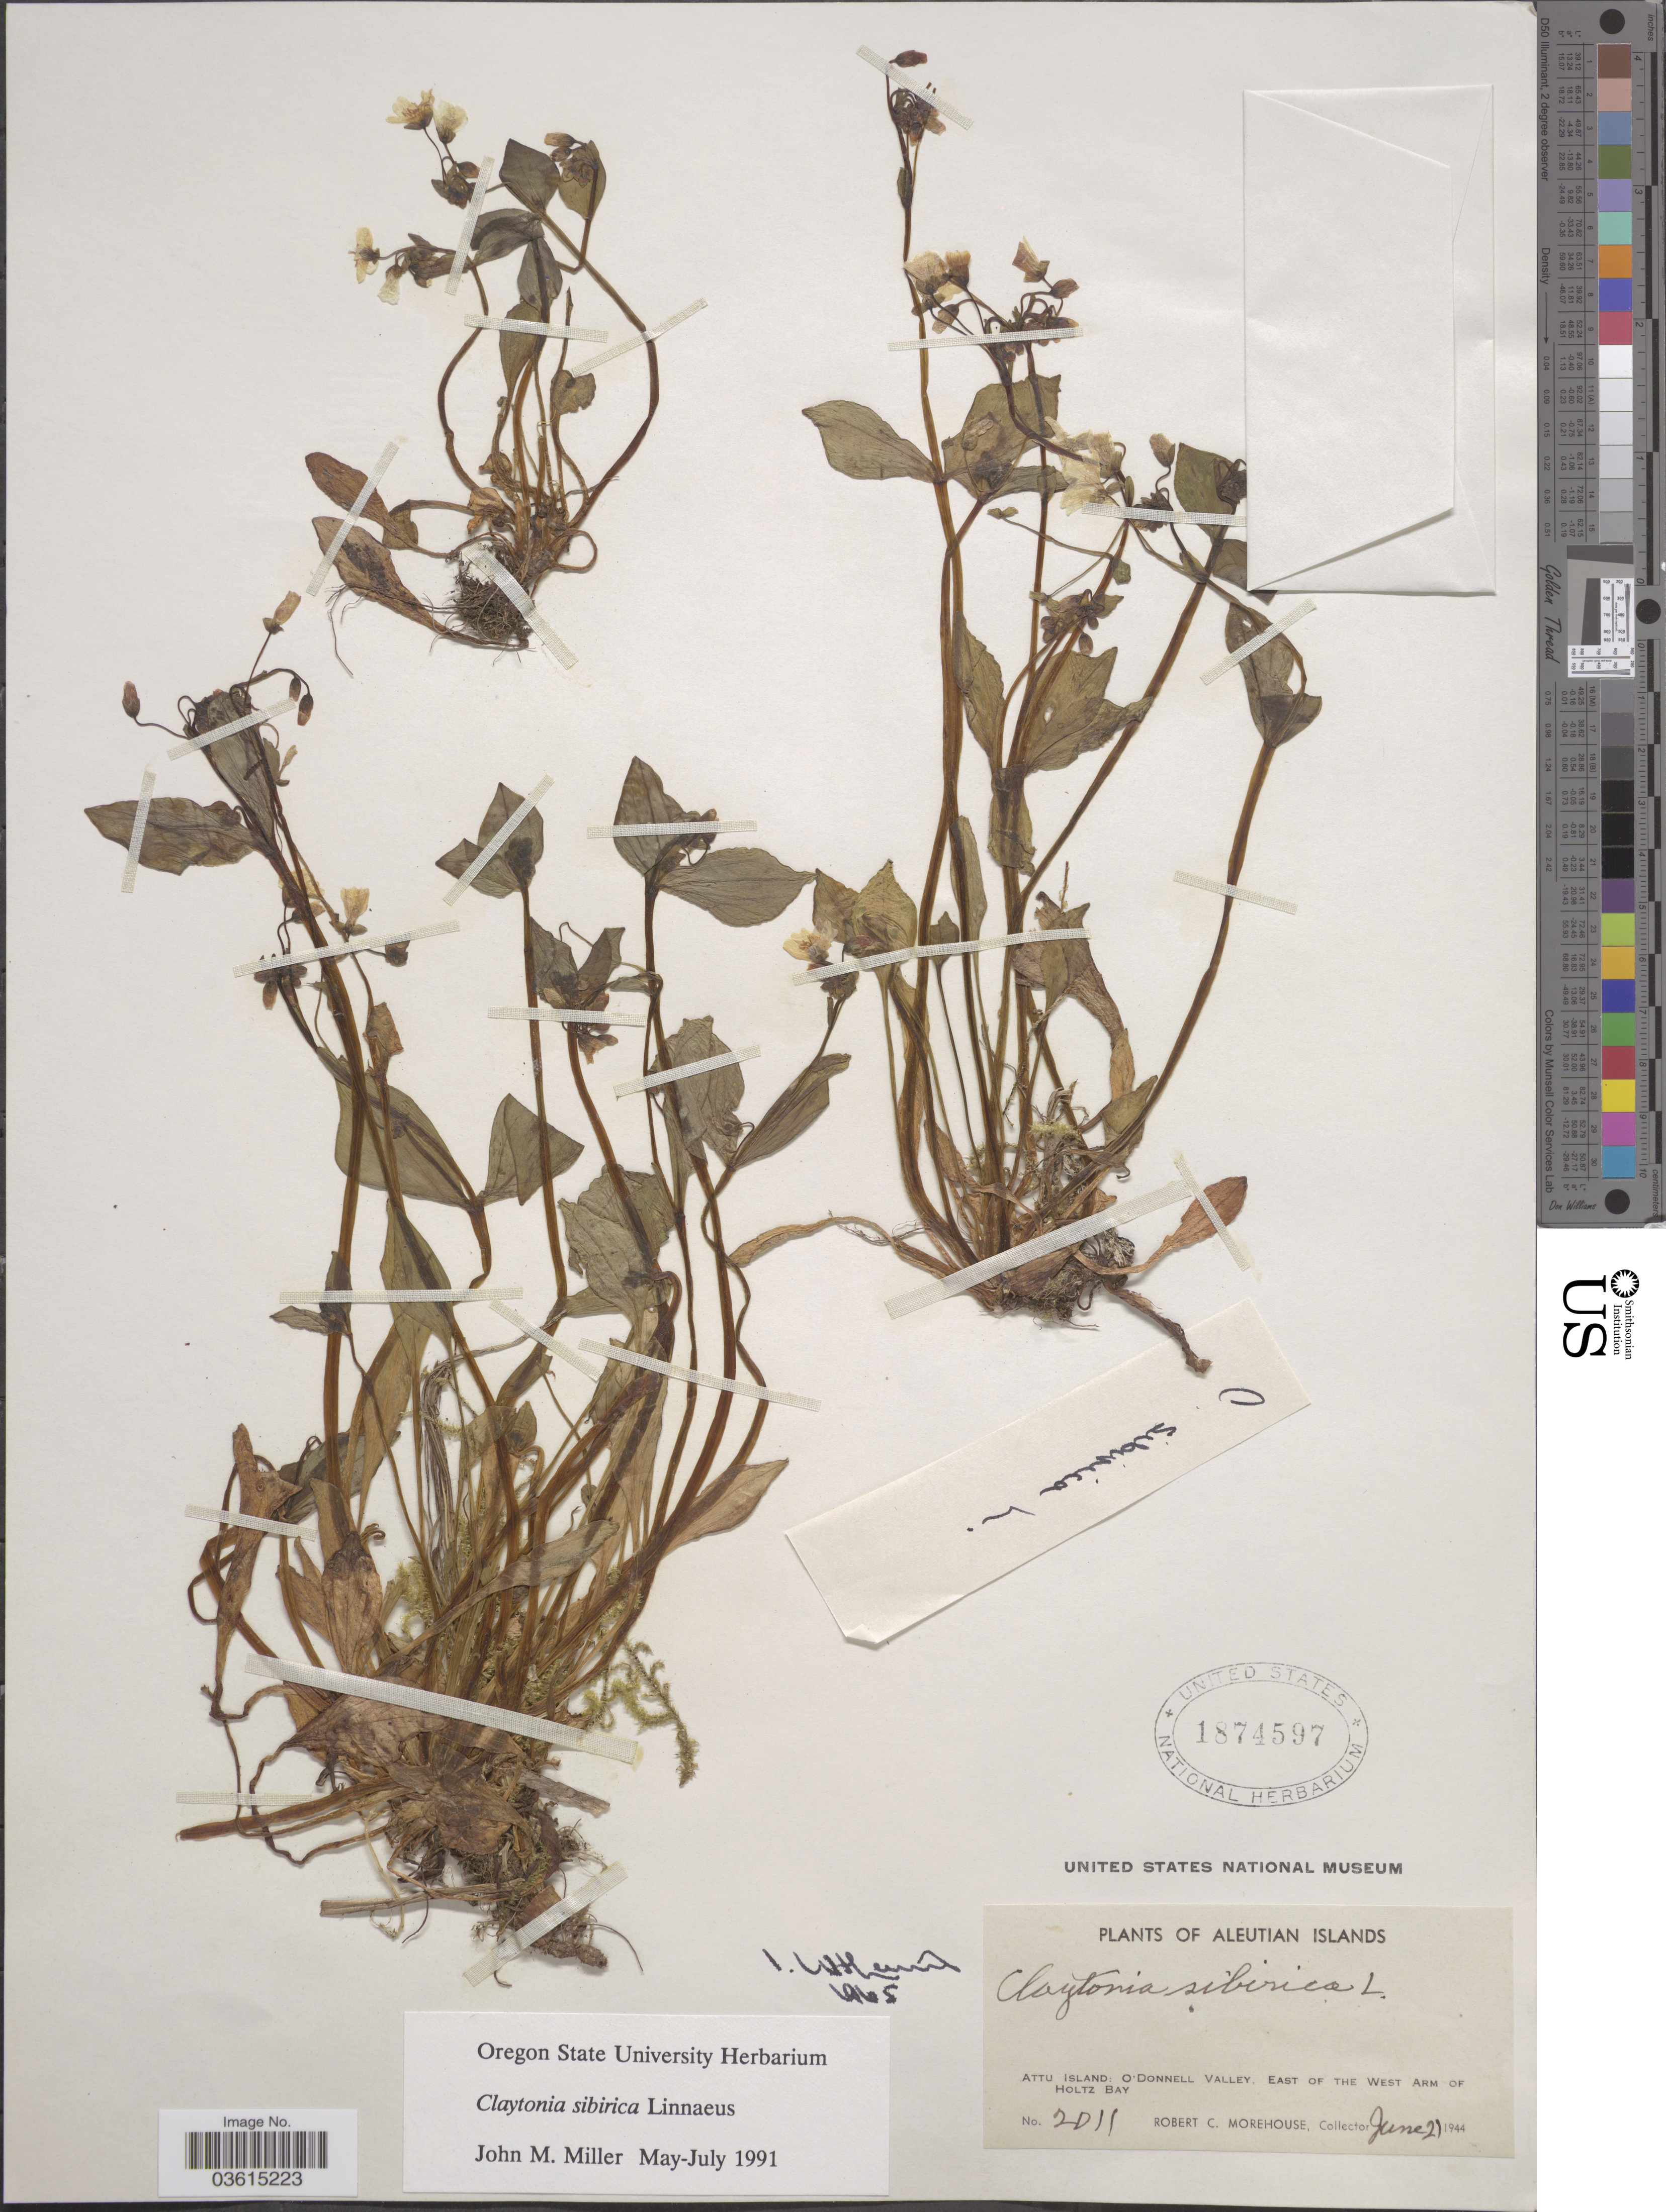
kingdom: Plantae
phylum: Tracheophyta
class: Magnoliopsida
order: Caryophyllales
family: Montiaceae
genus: Claytonia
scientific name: Claytonia sibirica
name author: L.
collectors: R. Morehouse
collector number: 2D11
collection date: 1944-06-21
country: United States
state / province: Alaska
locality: Aleutian Islands. Attu Island: O'Donnell Valley, East of the West Arm of Holtz Bay.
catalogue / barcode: US 1874597